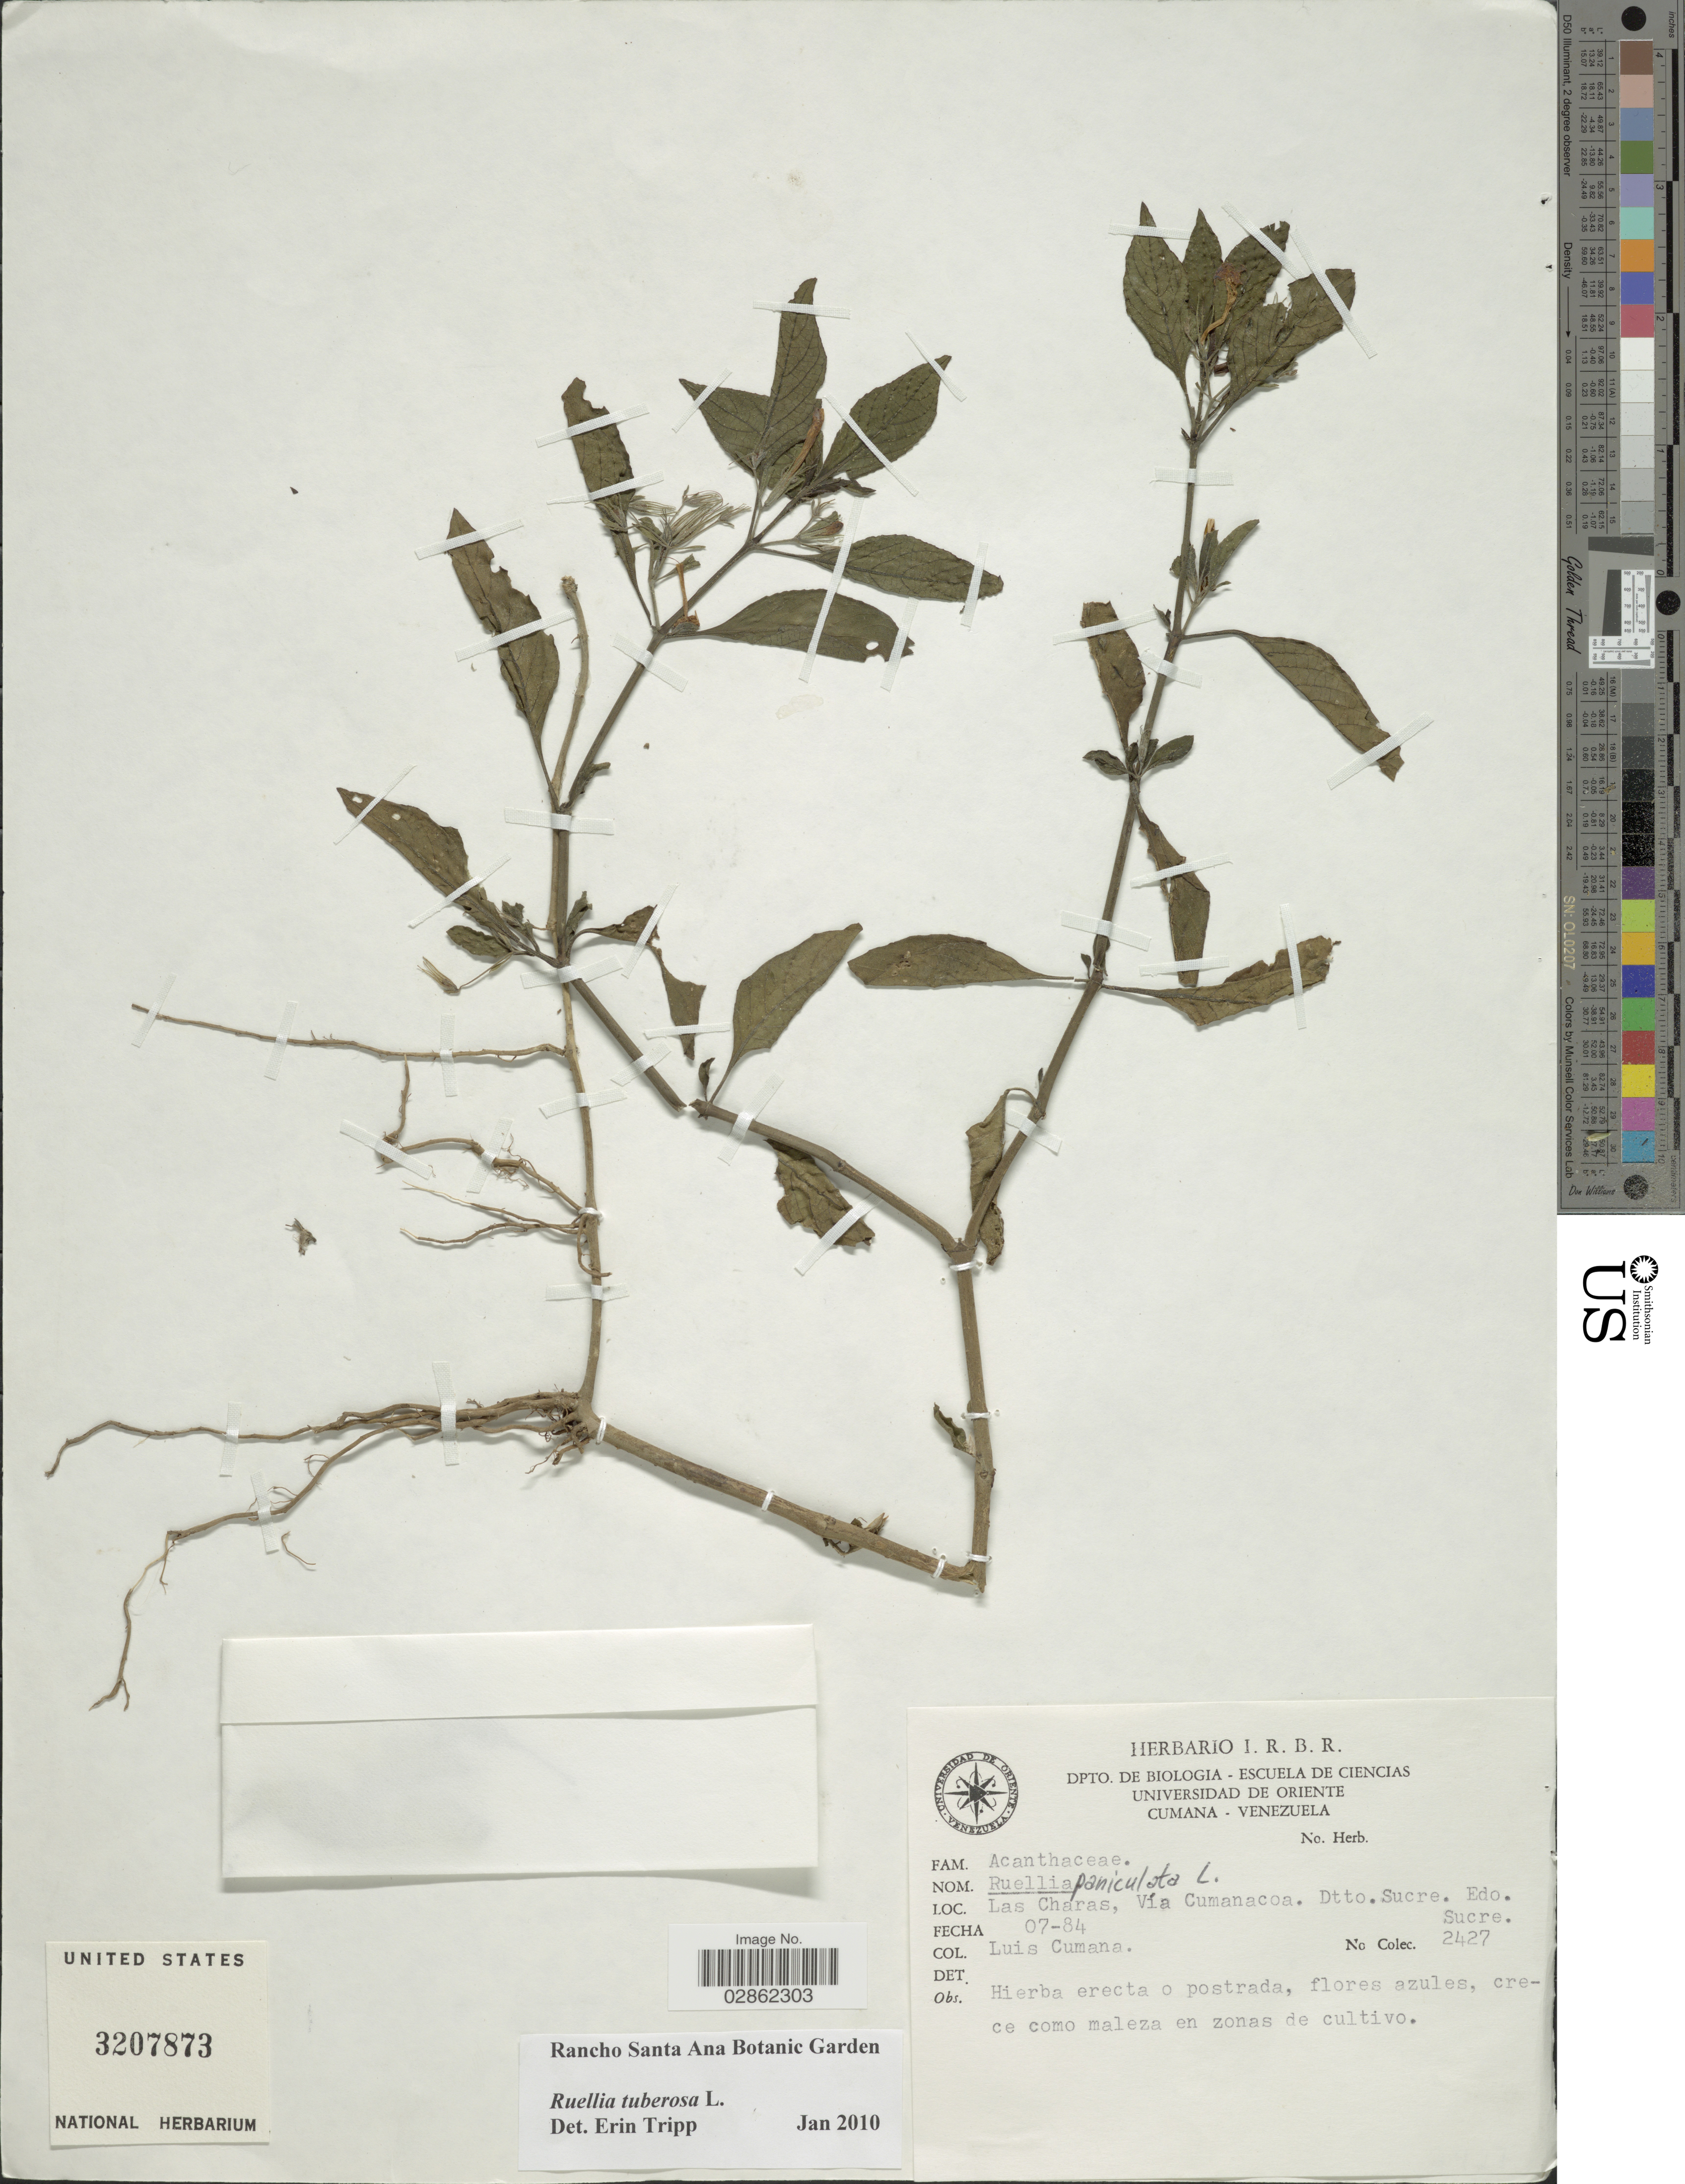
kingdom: Plantae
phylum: Tracheophyta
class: Magnoliopsida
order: Lamiales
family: Acanthaceae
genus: Ruellia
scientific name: Ruellia tuberosa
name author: L.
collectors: L. J. Cumaná C.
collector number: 2427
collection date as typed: Transcribed d/m/y: /7/84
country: Venezuela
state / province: Sucre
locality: Las Charas, Vía Cumanacoa, Dtto. Sucre.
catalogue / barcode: US 3207873